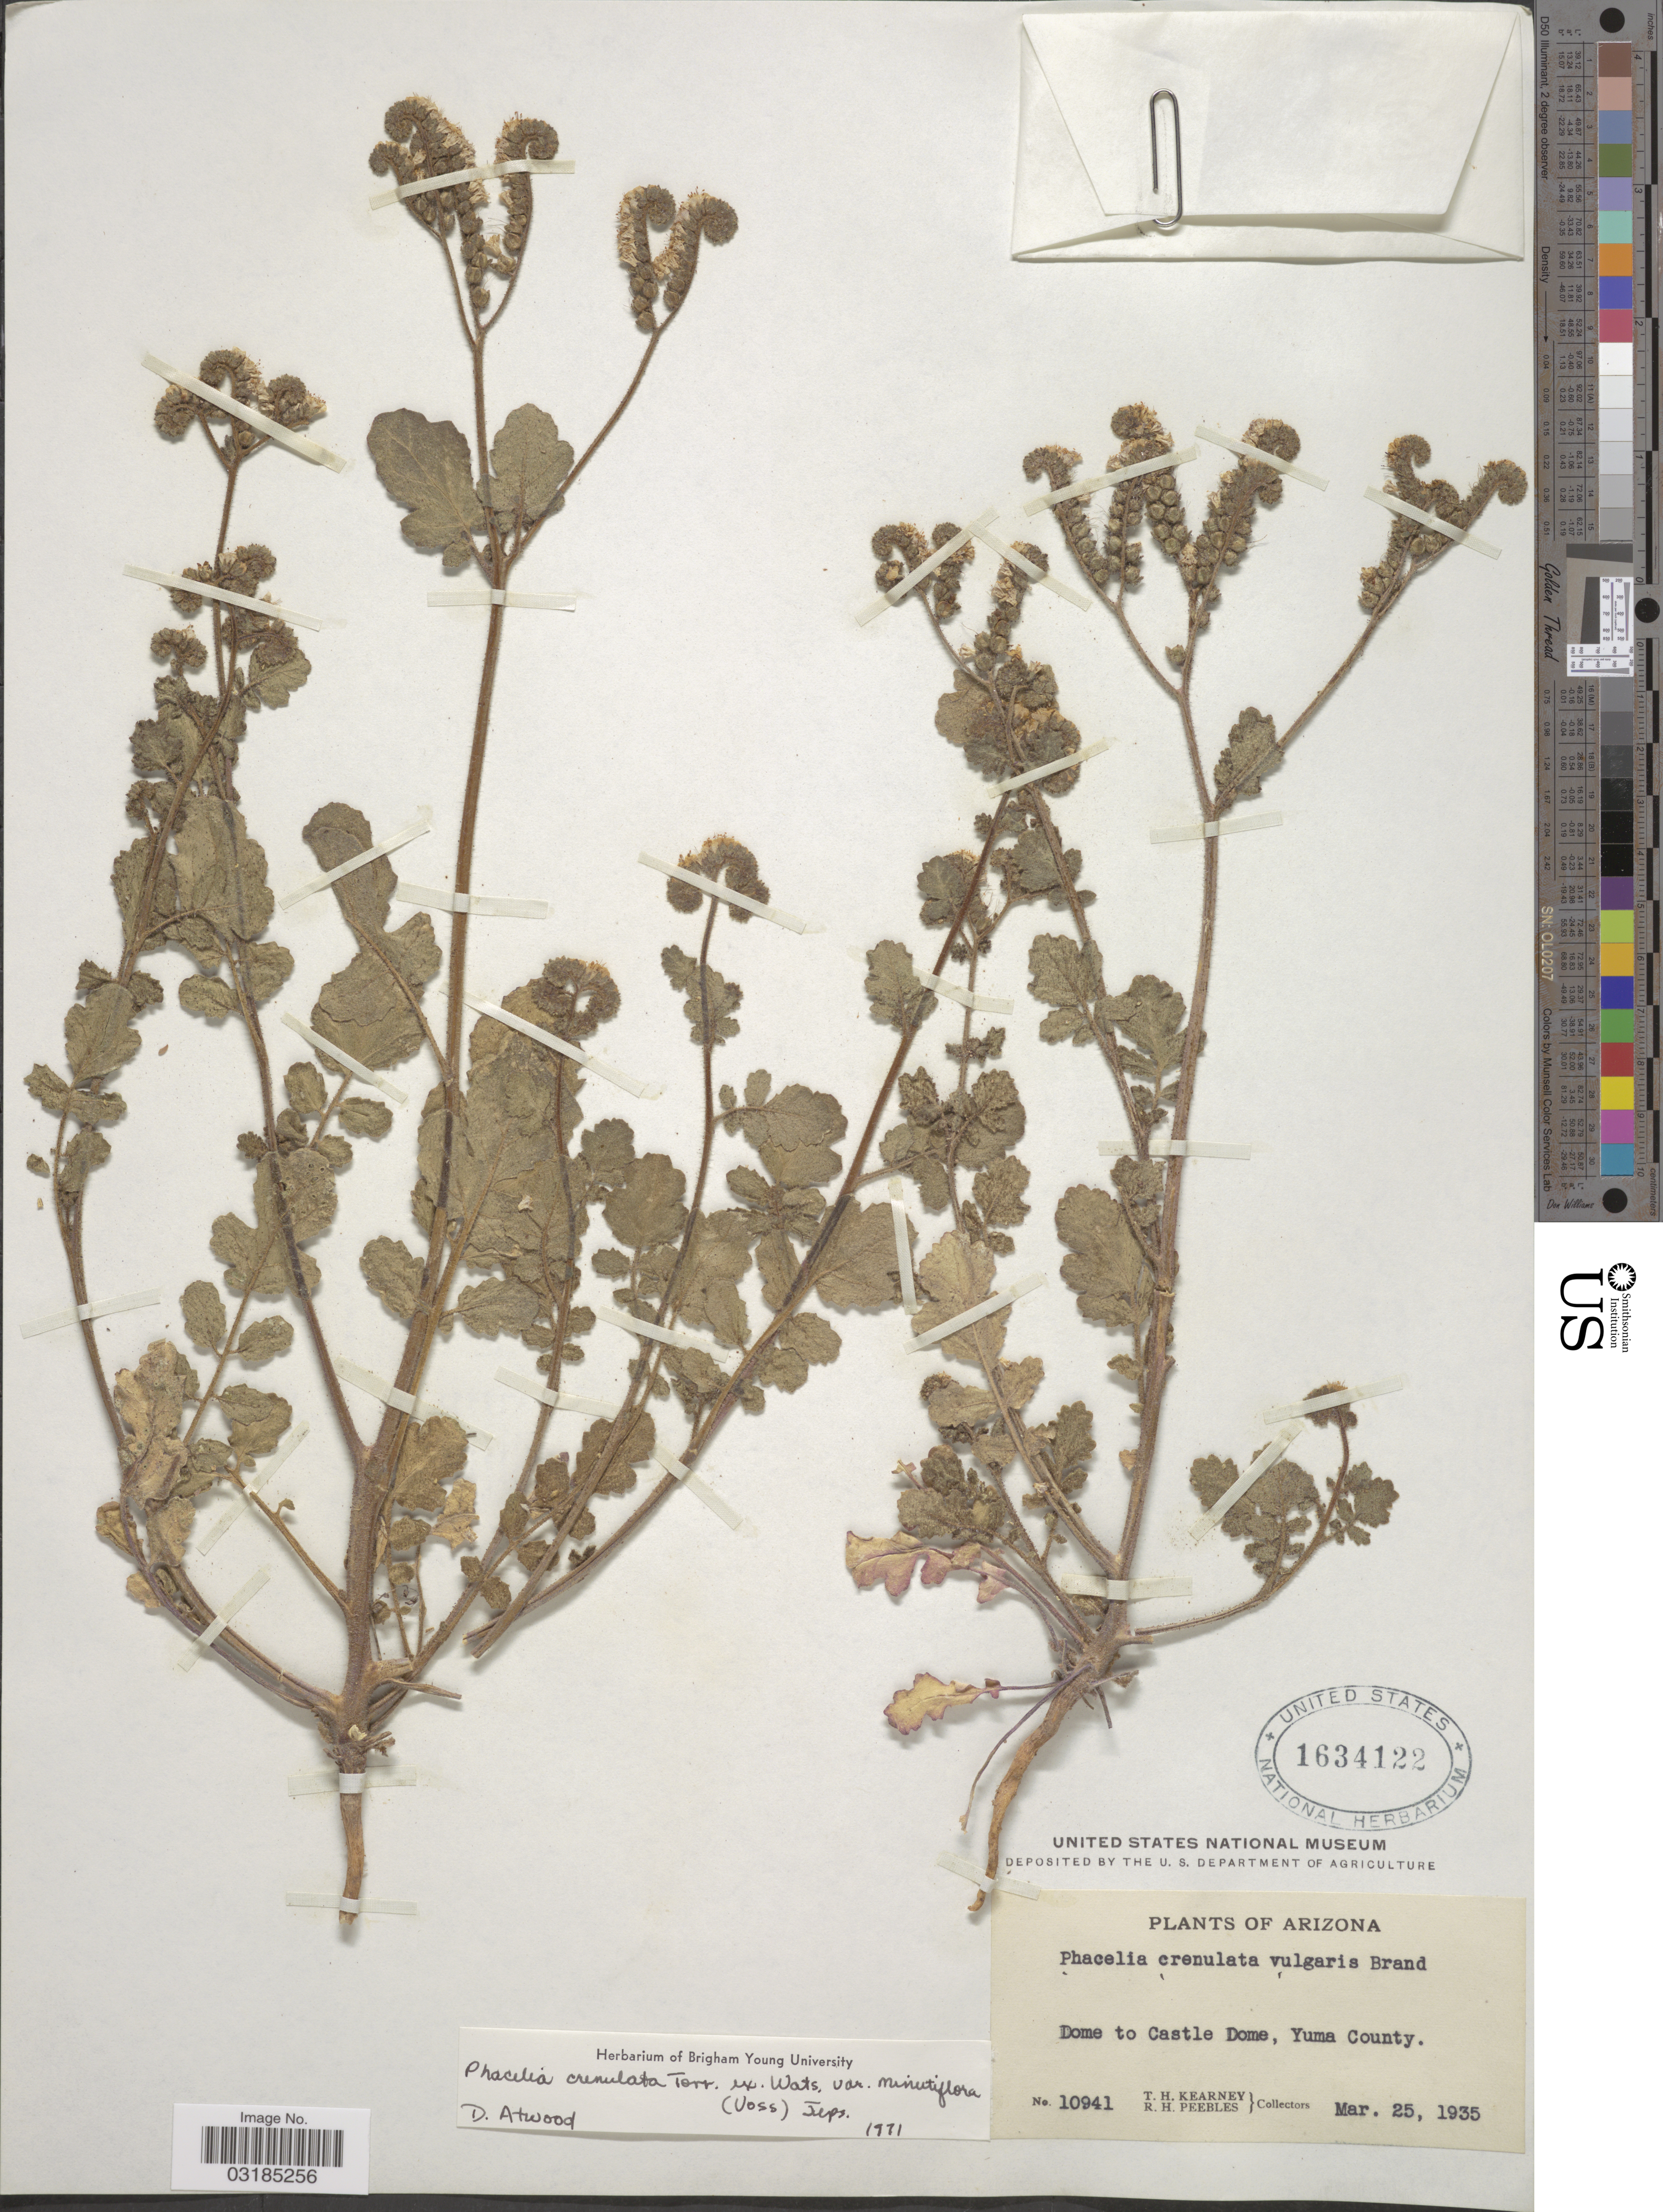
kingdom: Plantae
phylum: Tracheophyta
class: Magnoliopsida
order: Boraginales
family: Hydrophyllaceae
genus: Phacelia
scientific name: Phacelia crenulata var. minutiflora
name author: (J.W. Voss ex Munz) Jeps.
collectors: T. H. Kearney & R. H. Peebles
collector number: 10941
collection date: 1935-03-25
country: United States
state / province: Arizona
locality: Dome to Castle Dome, Yuma County.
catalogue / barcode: US 1634122